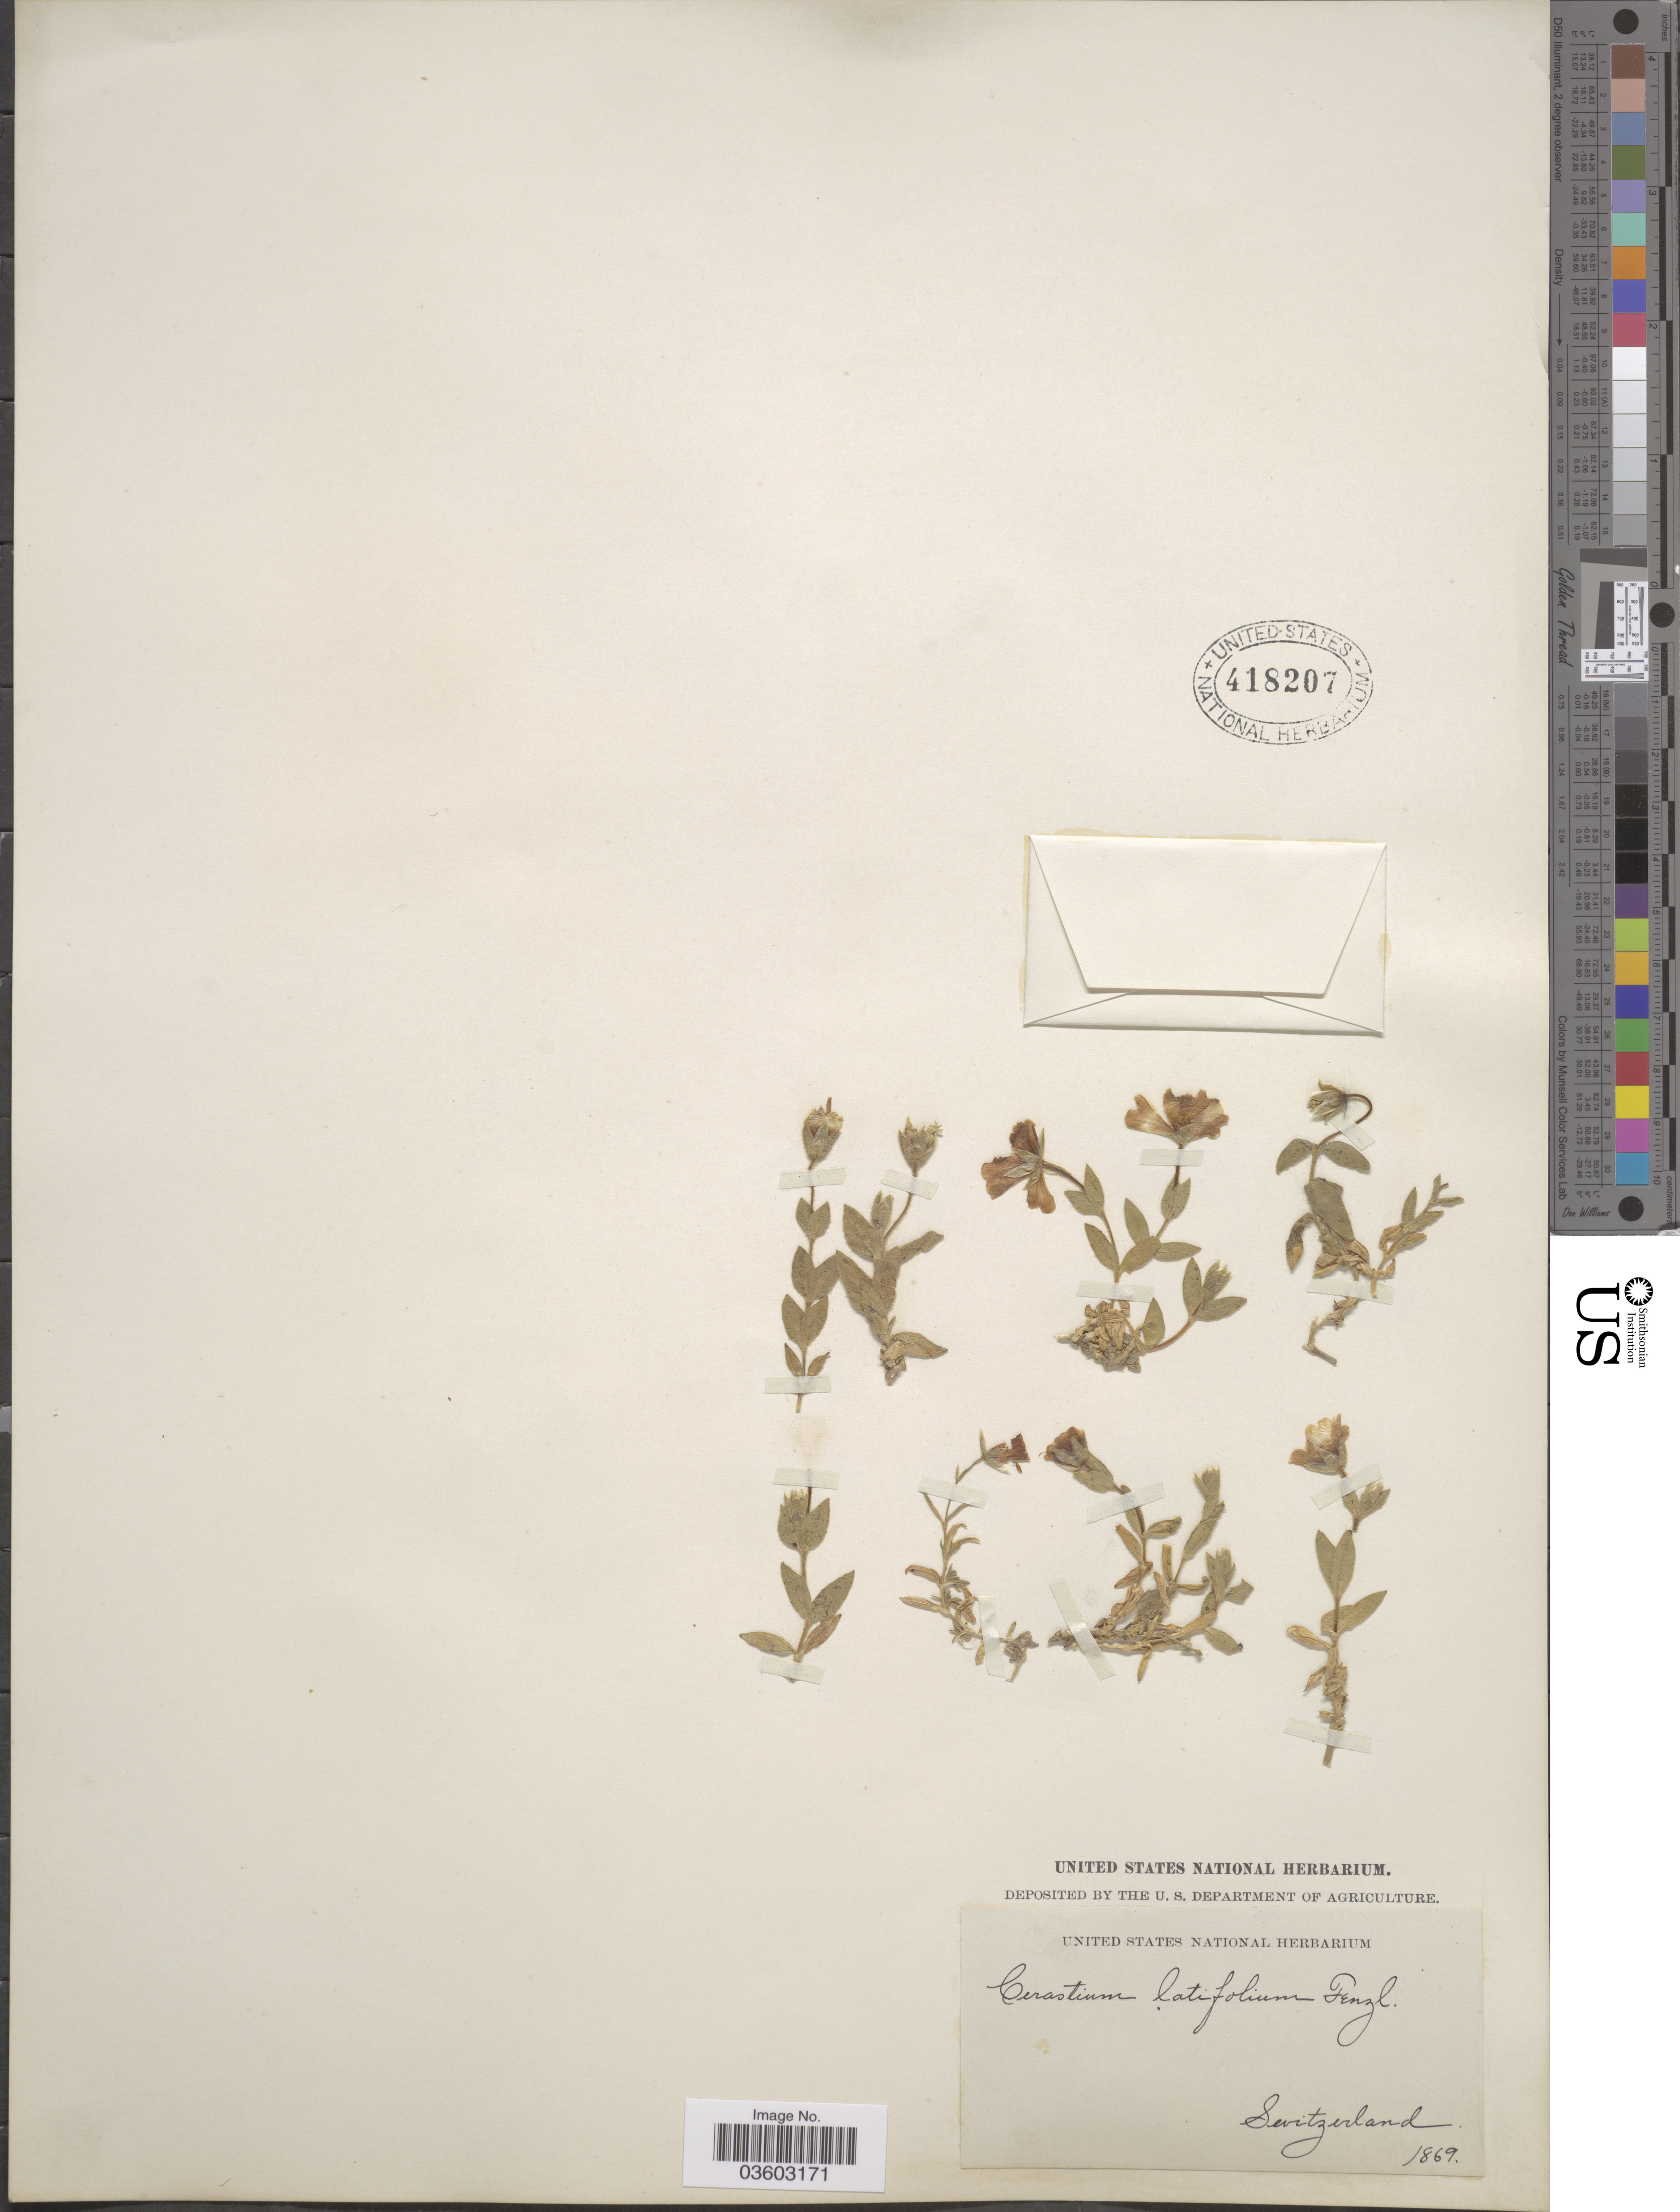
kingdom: Plantae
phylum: Tracheophyta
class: Magnoliopsida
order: Caryophyllales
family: Caryophyllaceae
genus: Cerastium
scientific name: Cerastium latifolium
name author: L.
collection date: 1869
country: Switzerland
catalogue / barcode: US 418207